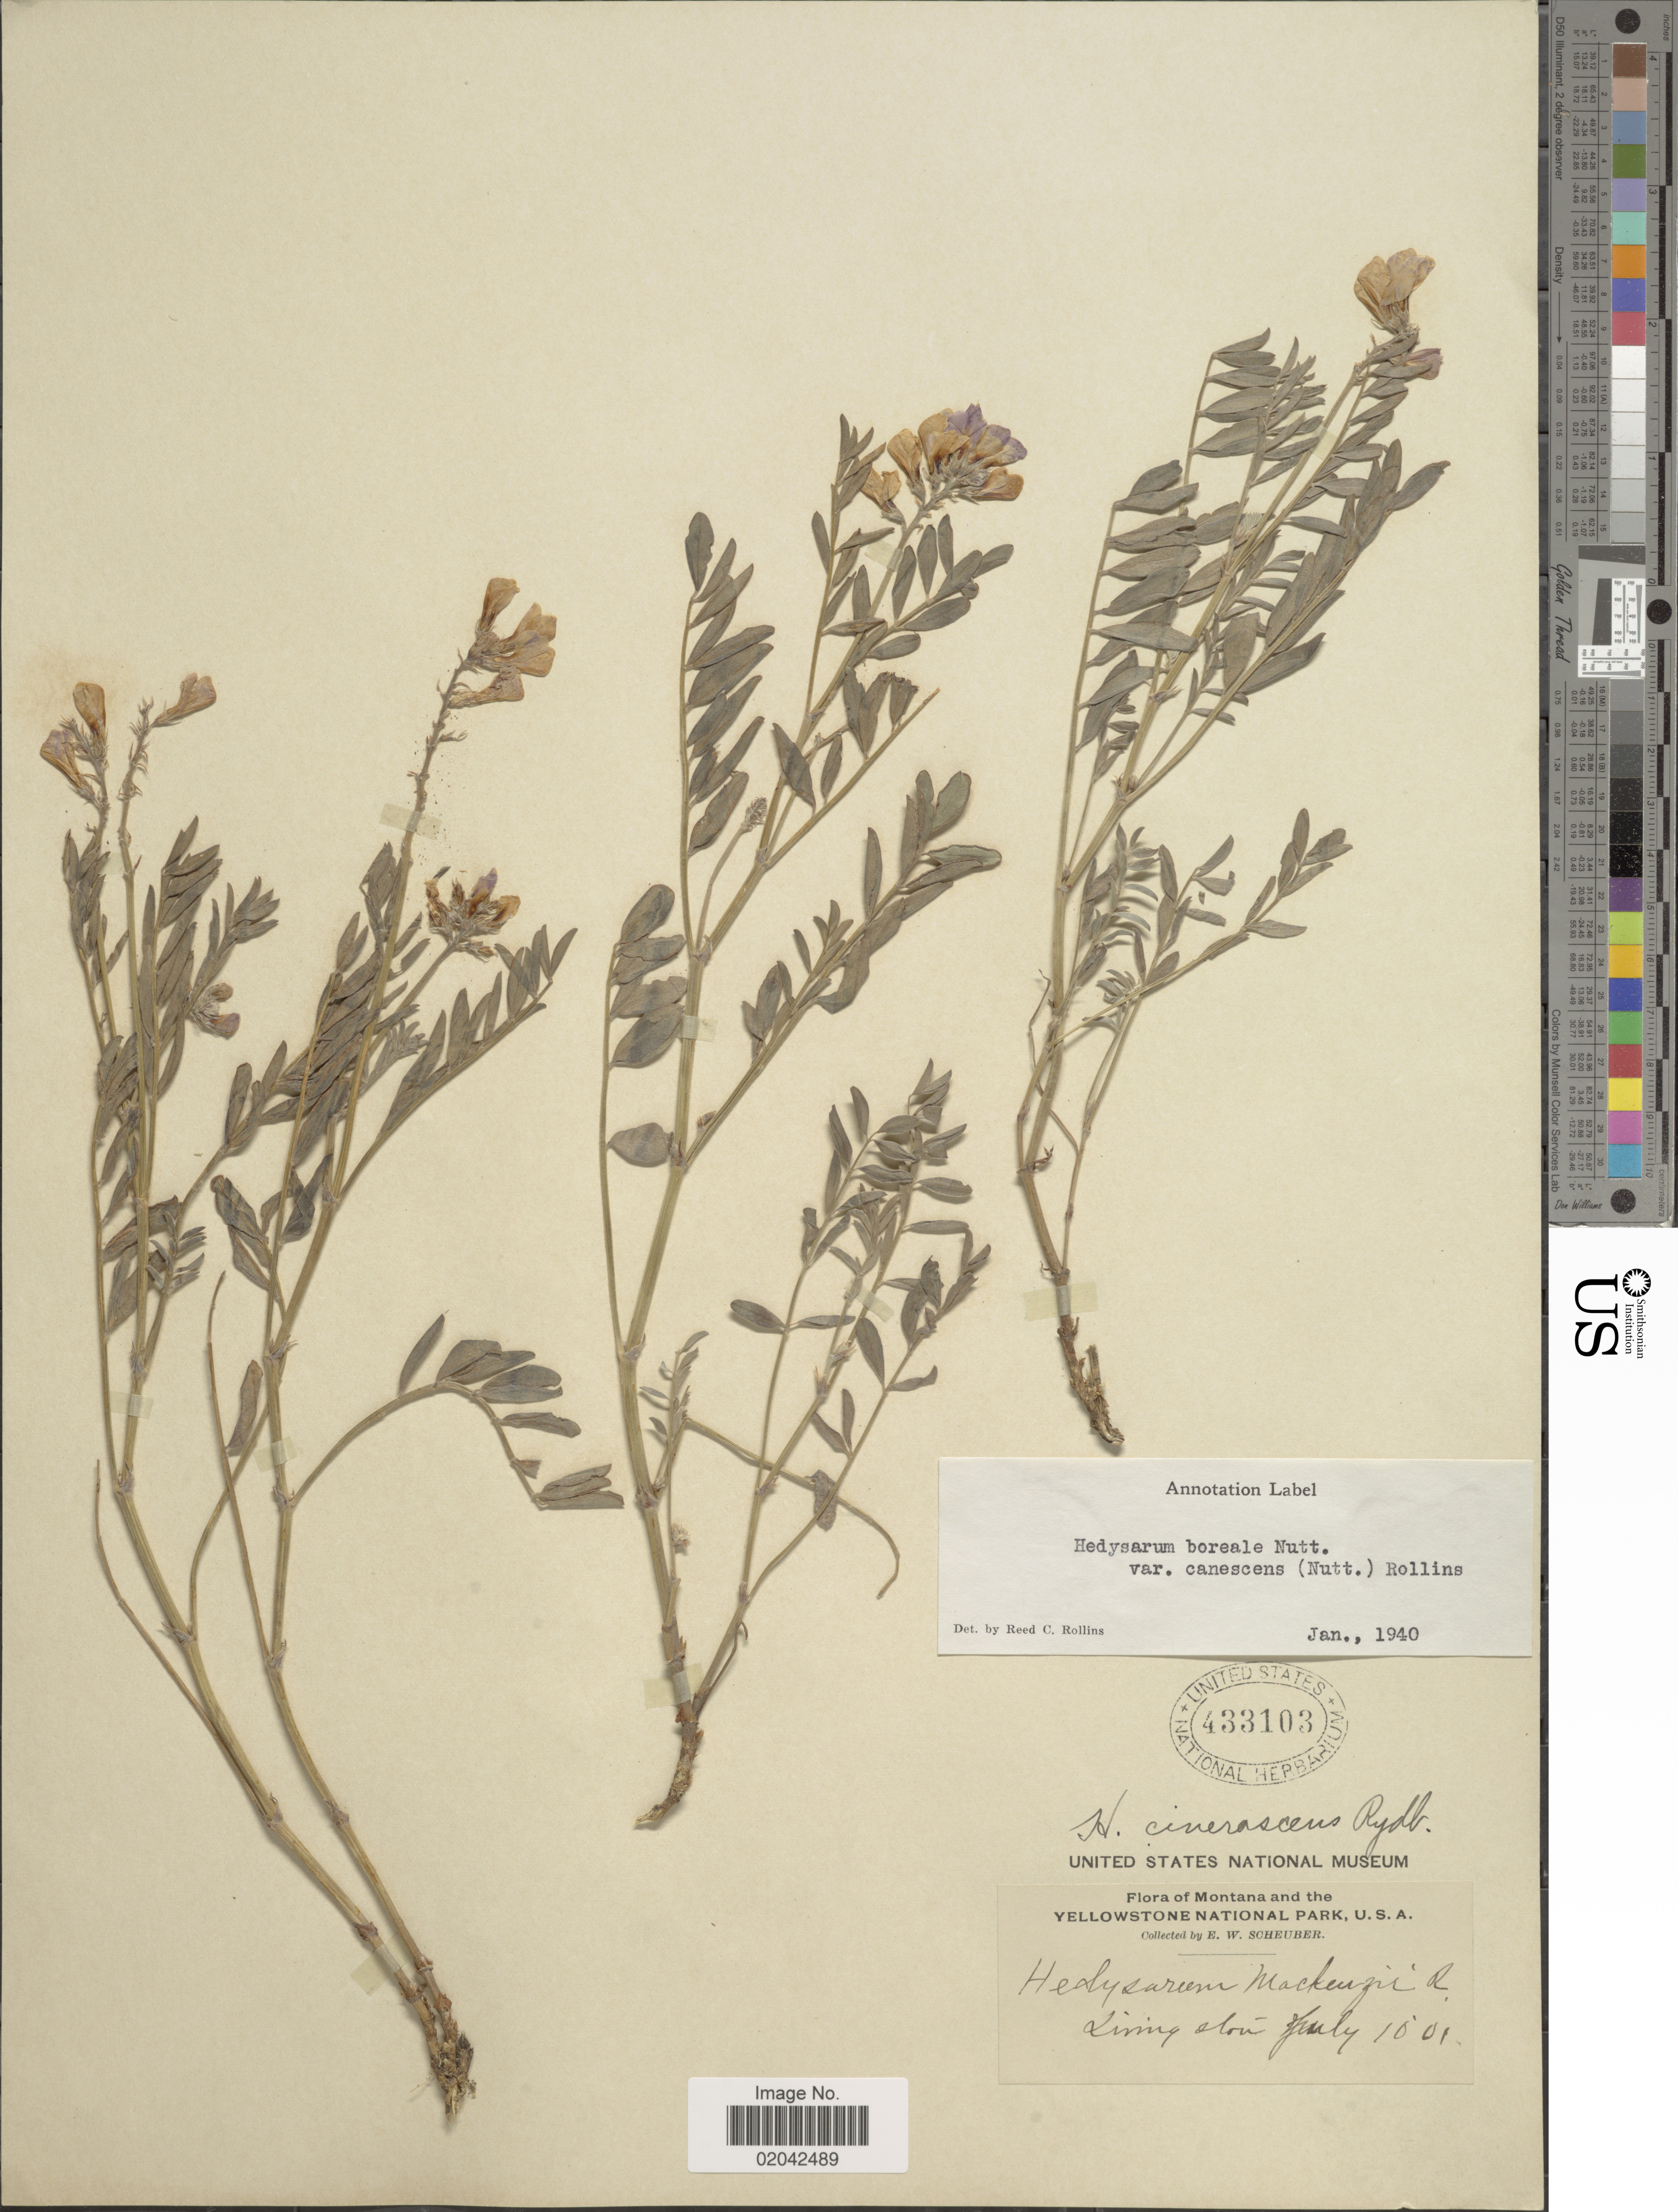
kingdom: Plantae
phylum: Tracheophyta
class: Magnoliopsida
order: Fabales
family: Fabaceae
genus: Hedysarum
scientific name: Hedysarum boreale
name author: Nutt.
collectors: E. Scheuber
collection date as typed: Transcribed d/m/y: 10/7/01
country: United States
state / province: Montana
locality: Yellowstone National Park, USA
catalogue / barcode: US 433103